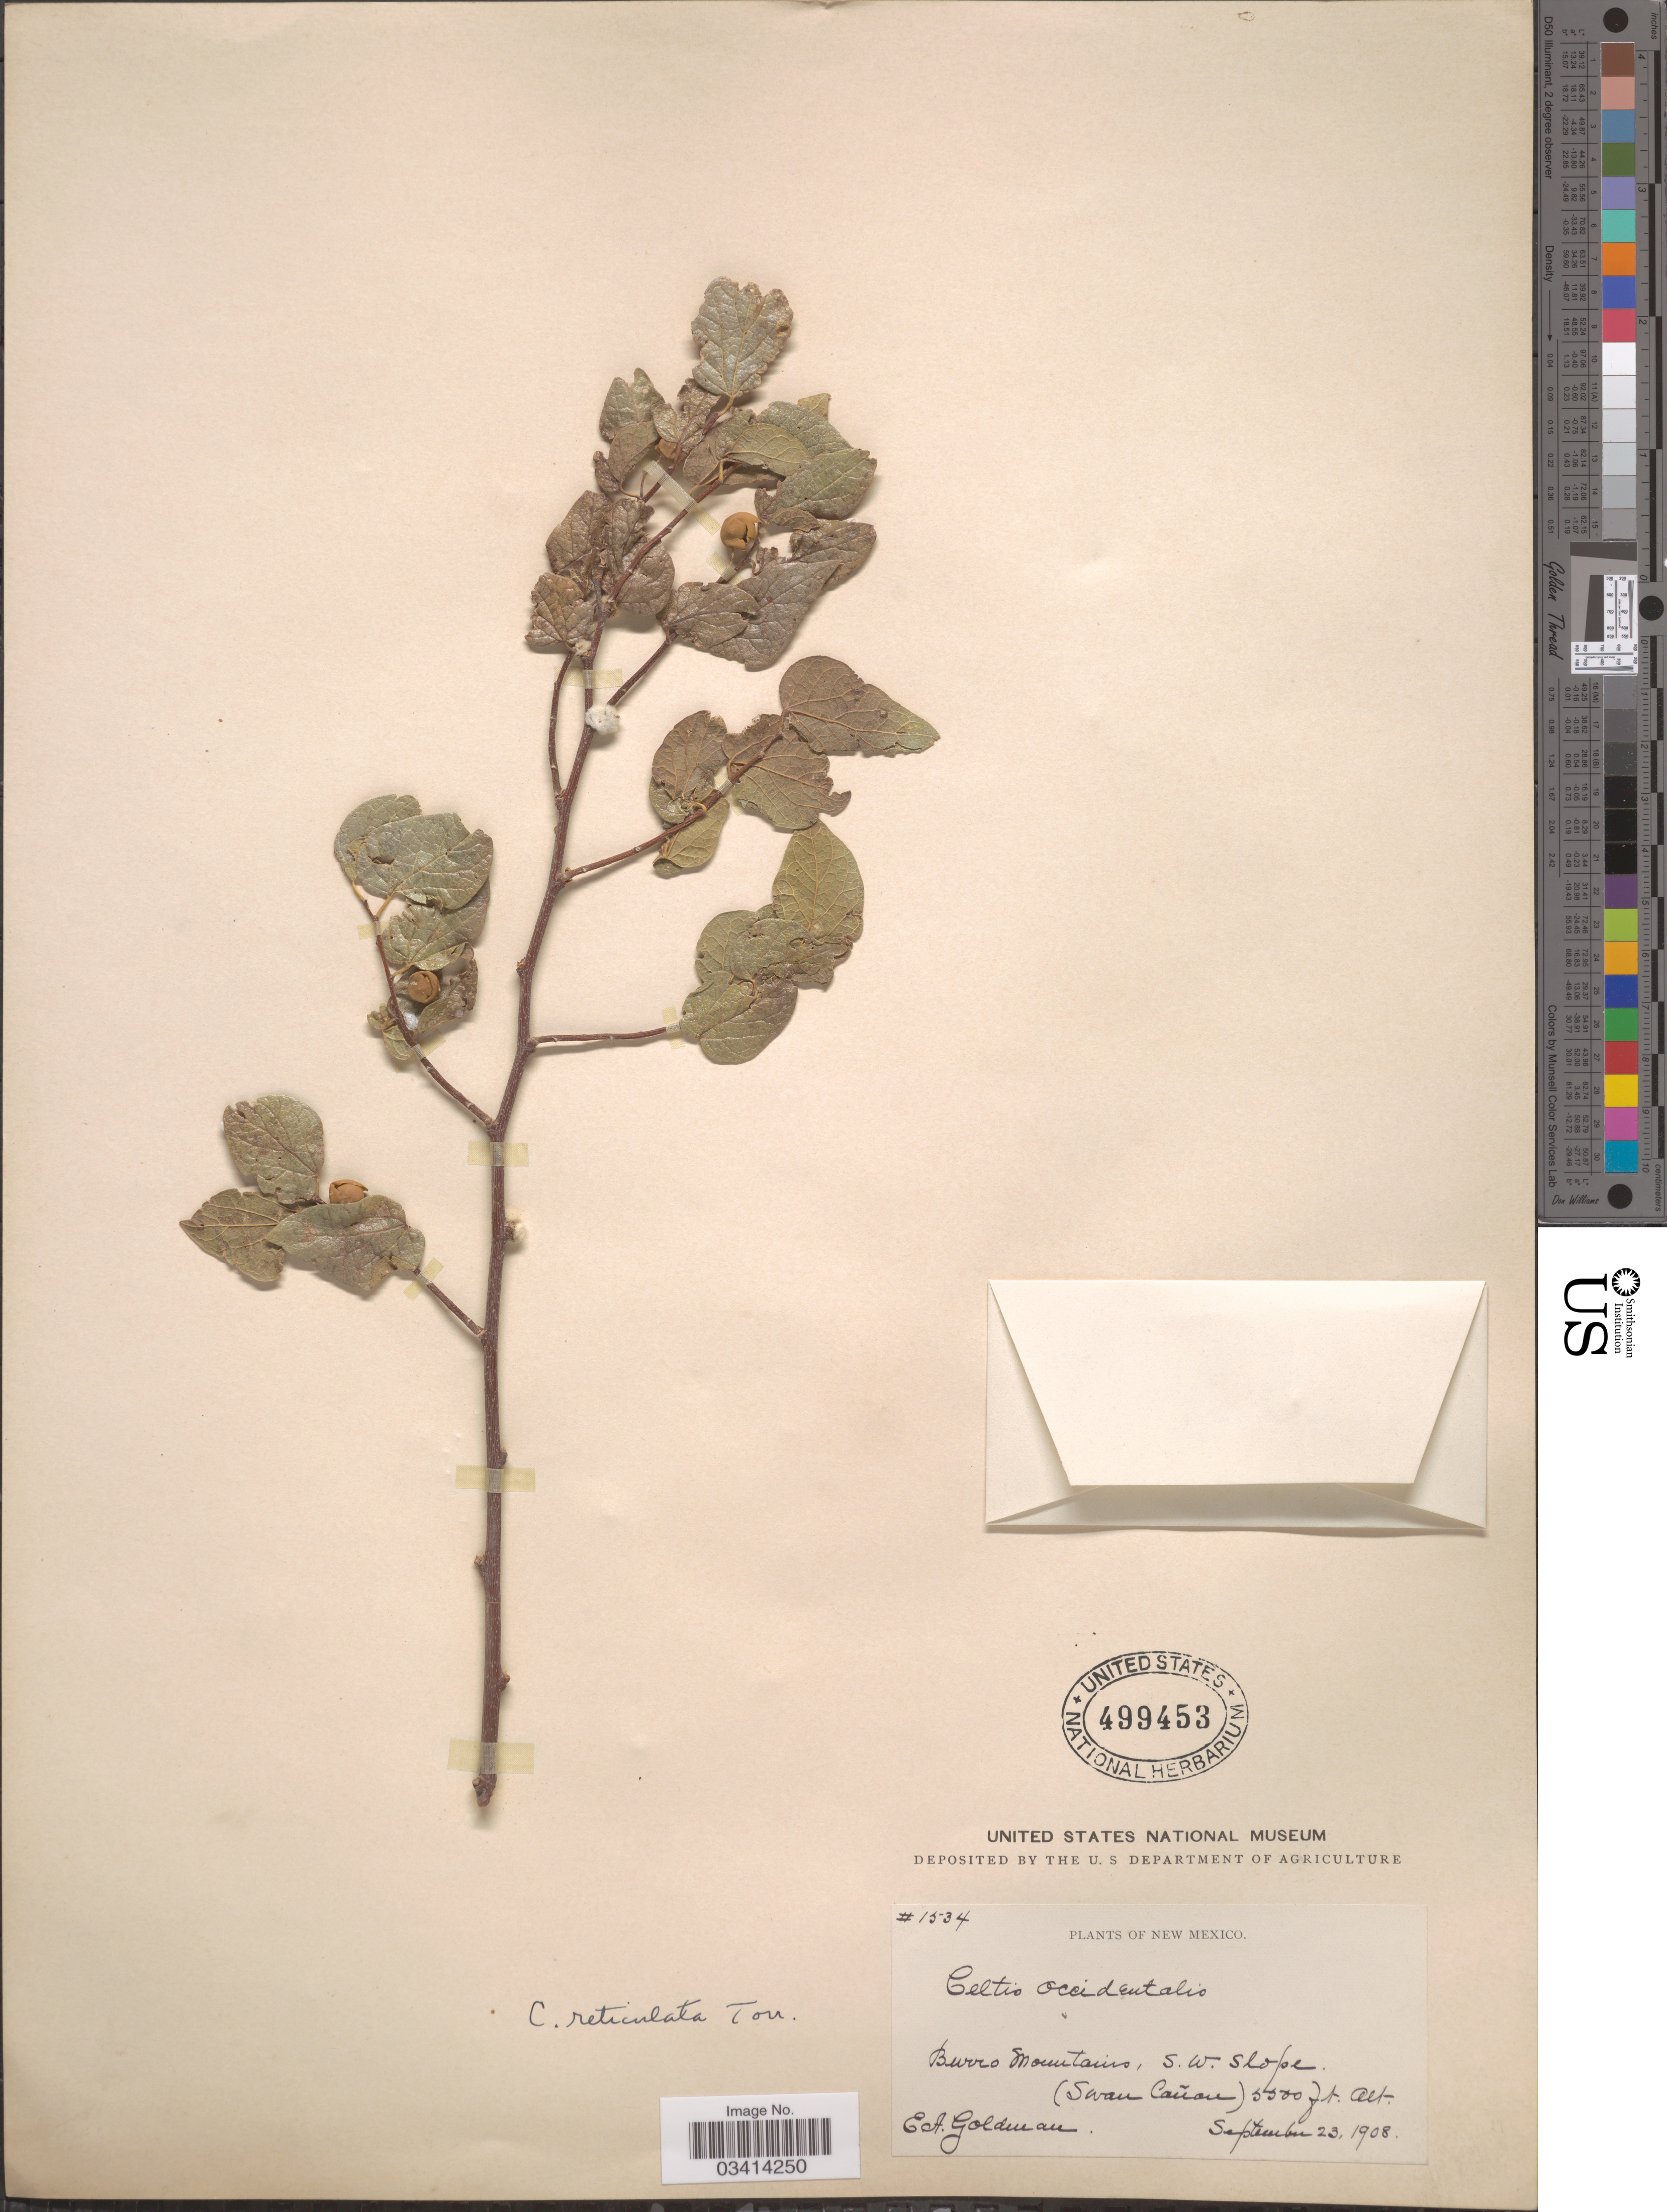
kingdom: Plantae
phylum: Tracheophyta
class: Magnoliopsida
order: Rosales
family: Cannabaceae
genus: Celtis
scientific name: Celtis reticulata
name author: Torr.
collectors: E. A. Goldman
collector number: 1534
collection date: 1908-09-23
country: United States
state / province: New Mexico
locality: Burro Mountains, S.W. slope (Swan Cañon).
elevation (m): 1676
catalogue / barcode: US 499453